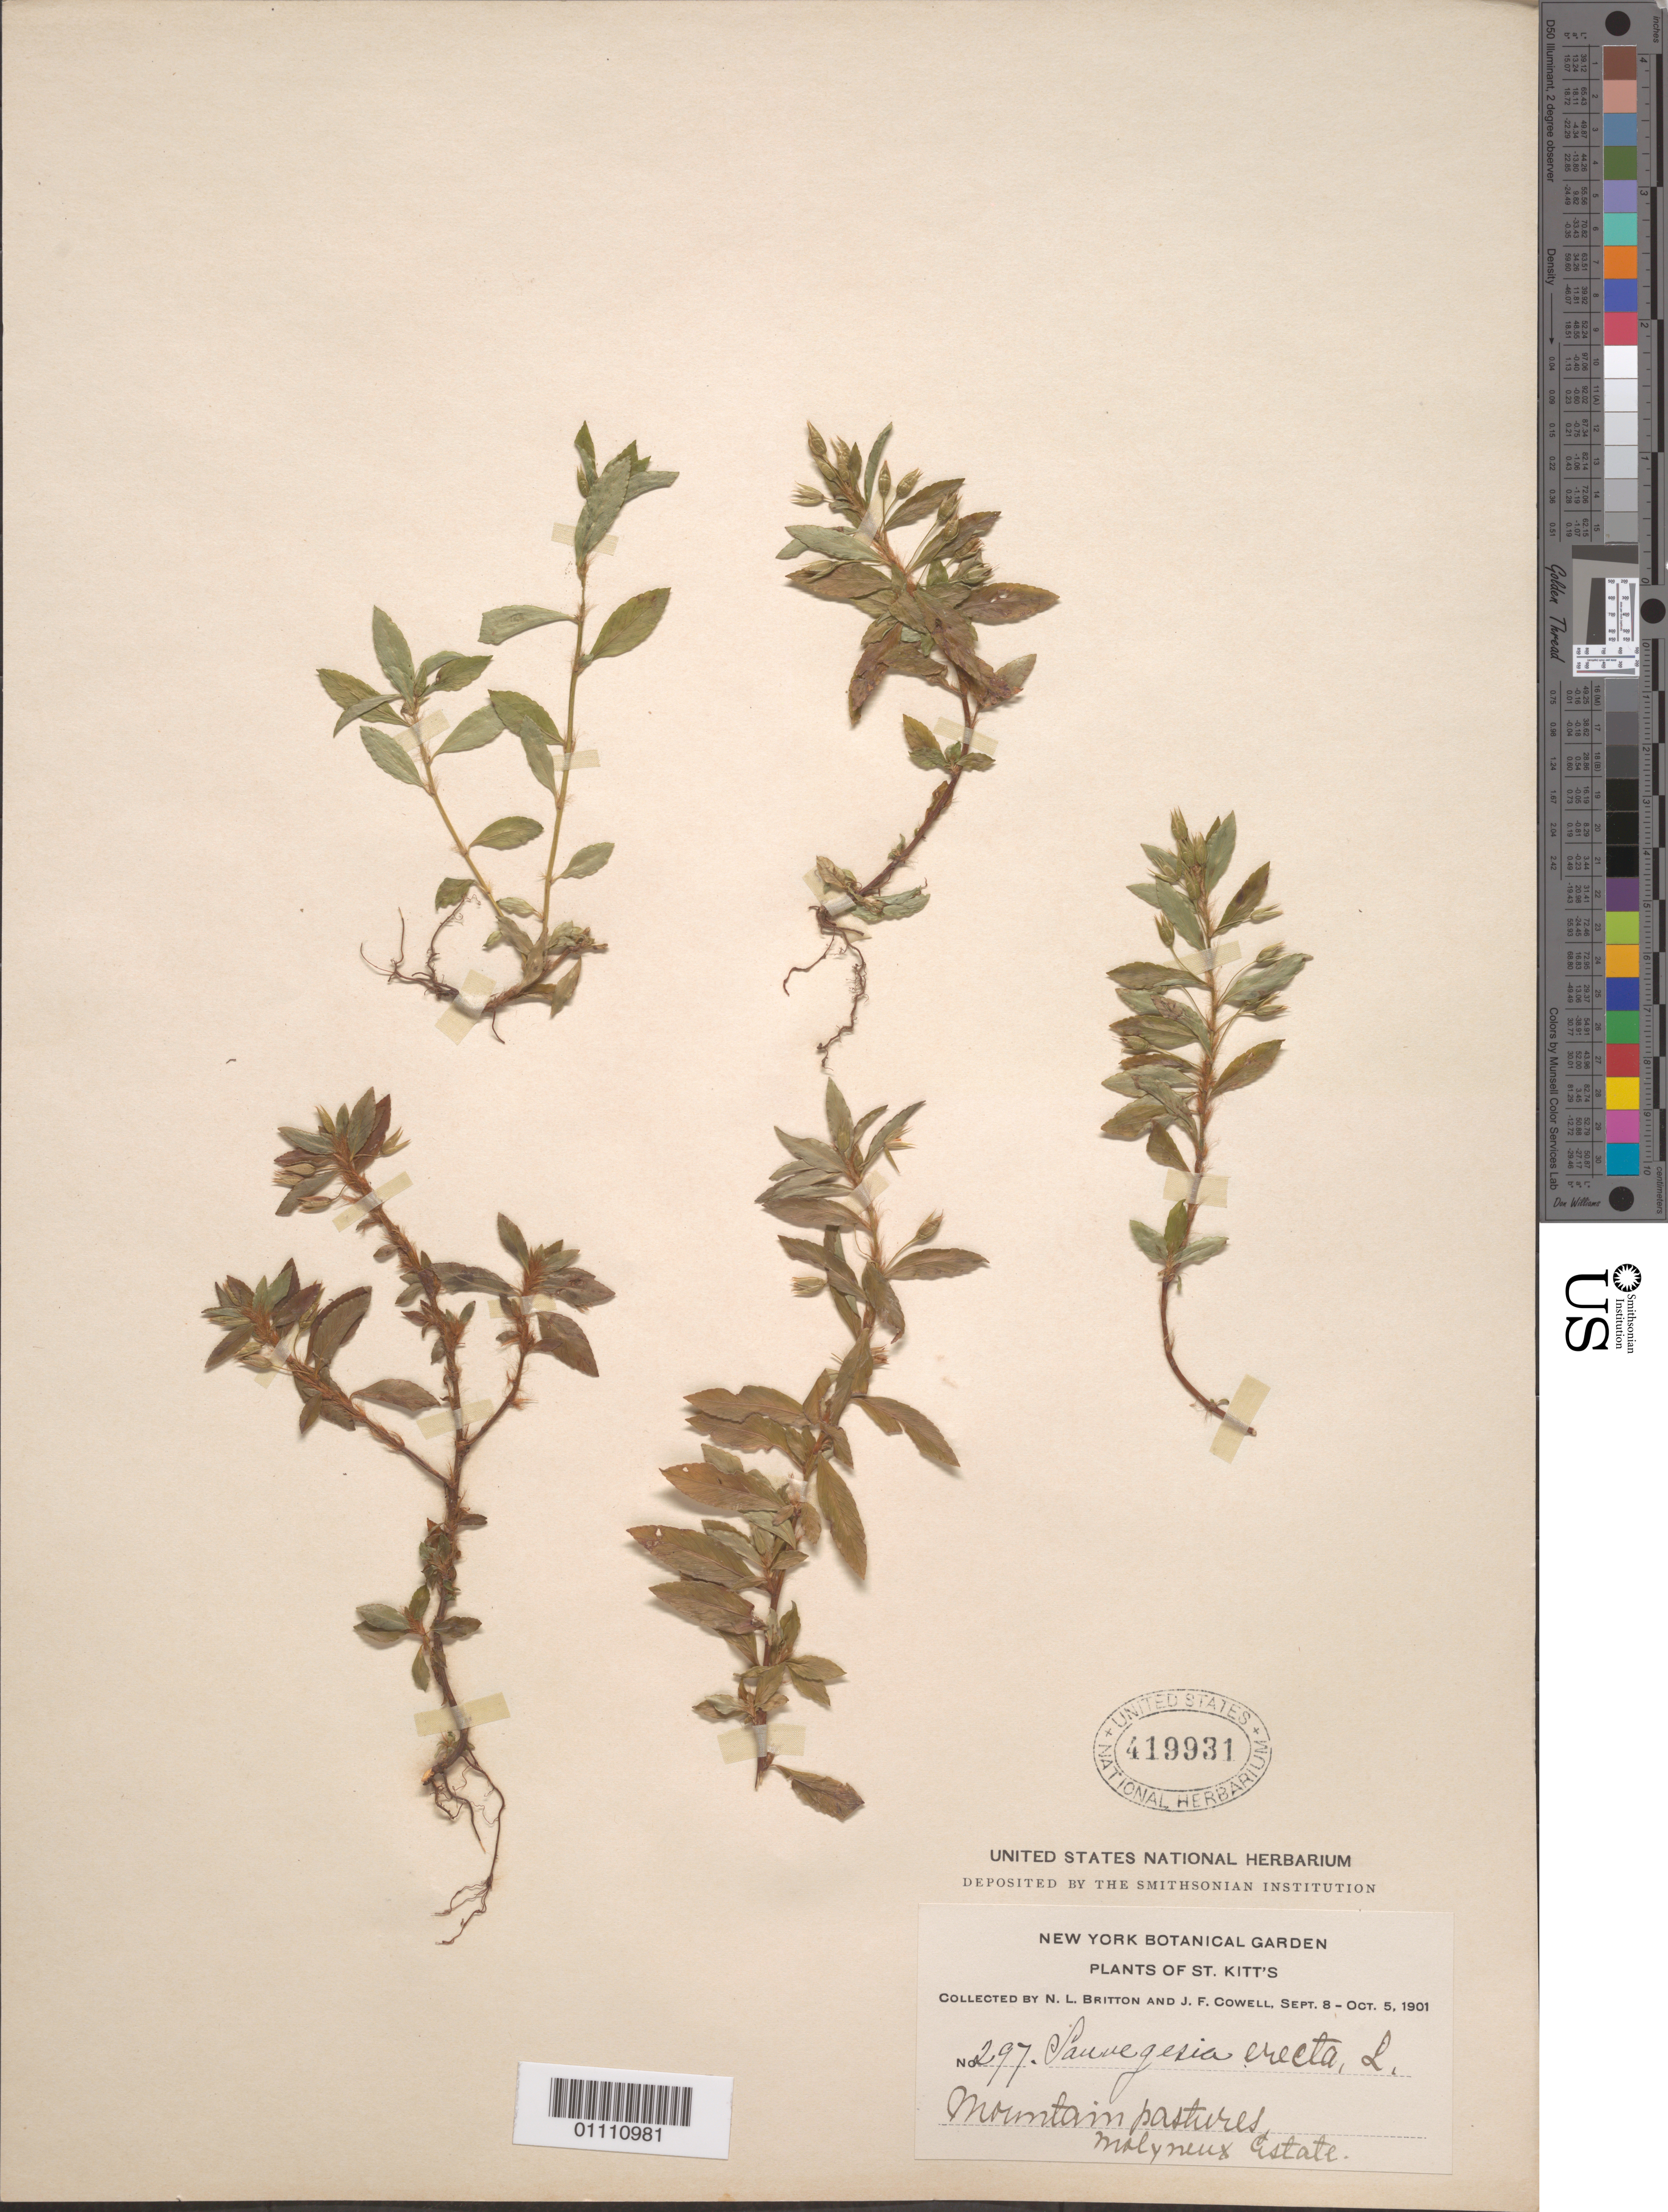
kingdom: Plantae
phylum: Tracheophyta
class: Magnoliopsida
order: Malpighiales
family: Ochnaceae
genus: Sauvagesia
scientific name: Sauvagesia erecta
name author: L.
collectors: N. Britton & J. F. Cowell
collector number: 297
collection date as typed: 08 Sep 1901 to 05 Oct 1901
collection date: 1901-09-08/1901-10-05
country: St. Christopher-Nevis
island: St. Christopher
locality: Molyneux Estate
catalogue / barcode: US 419931